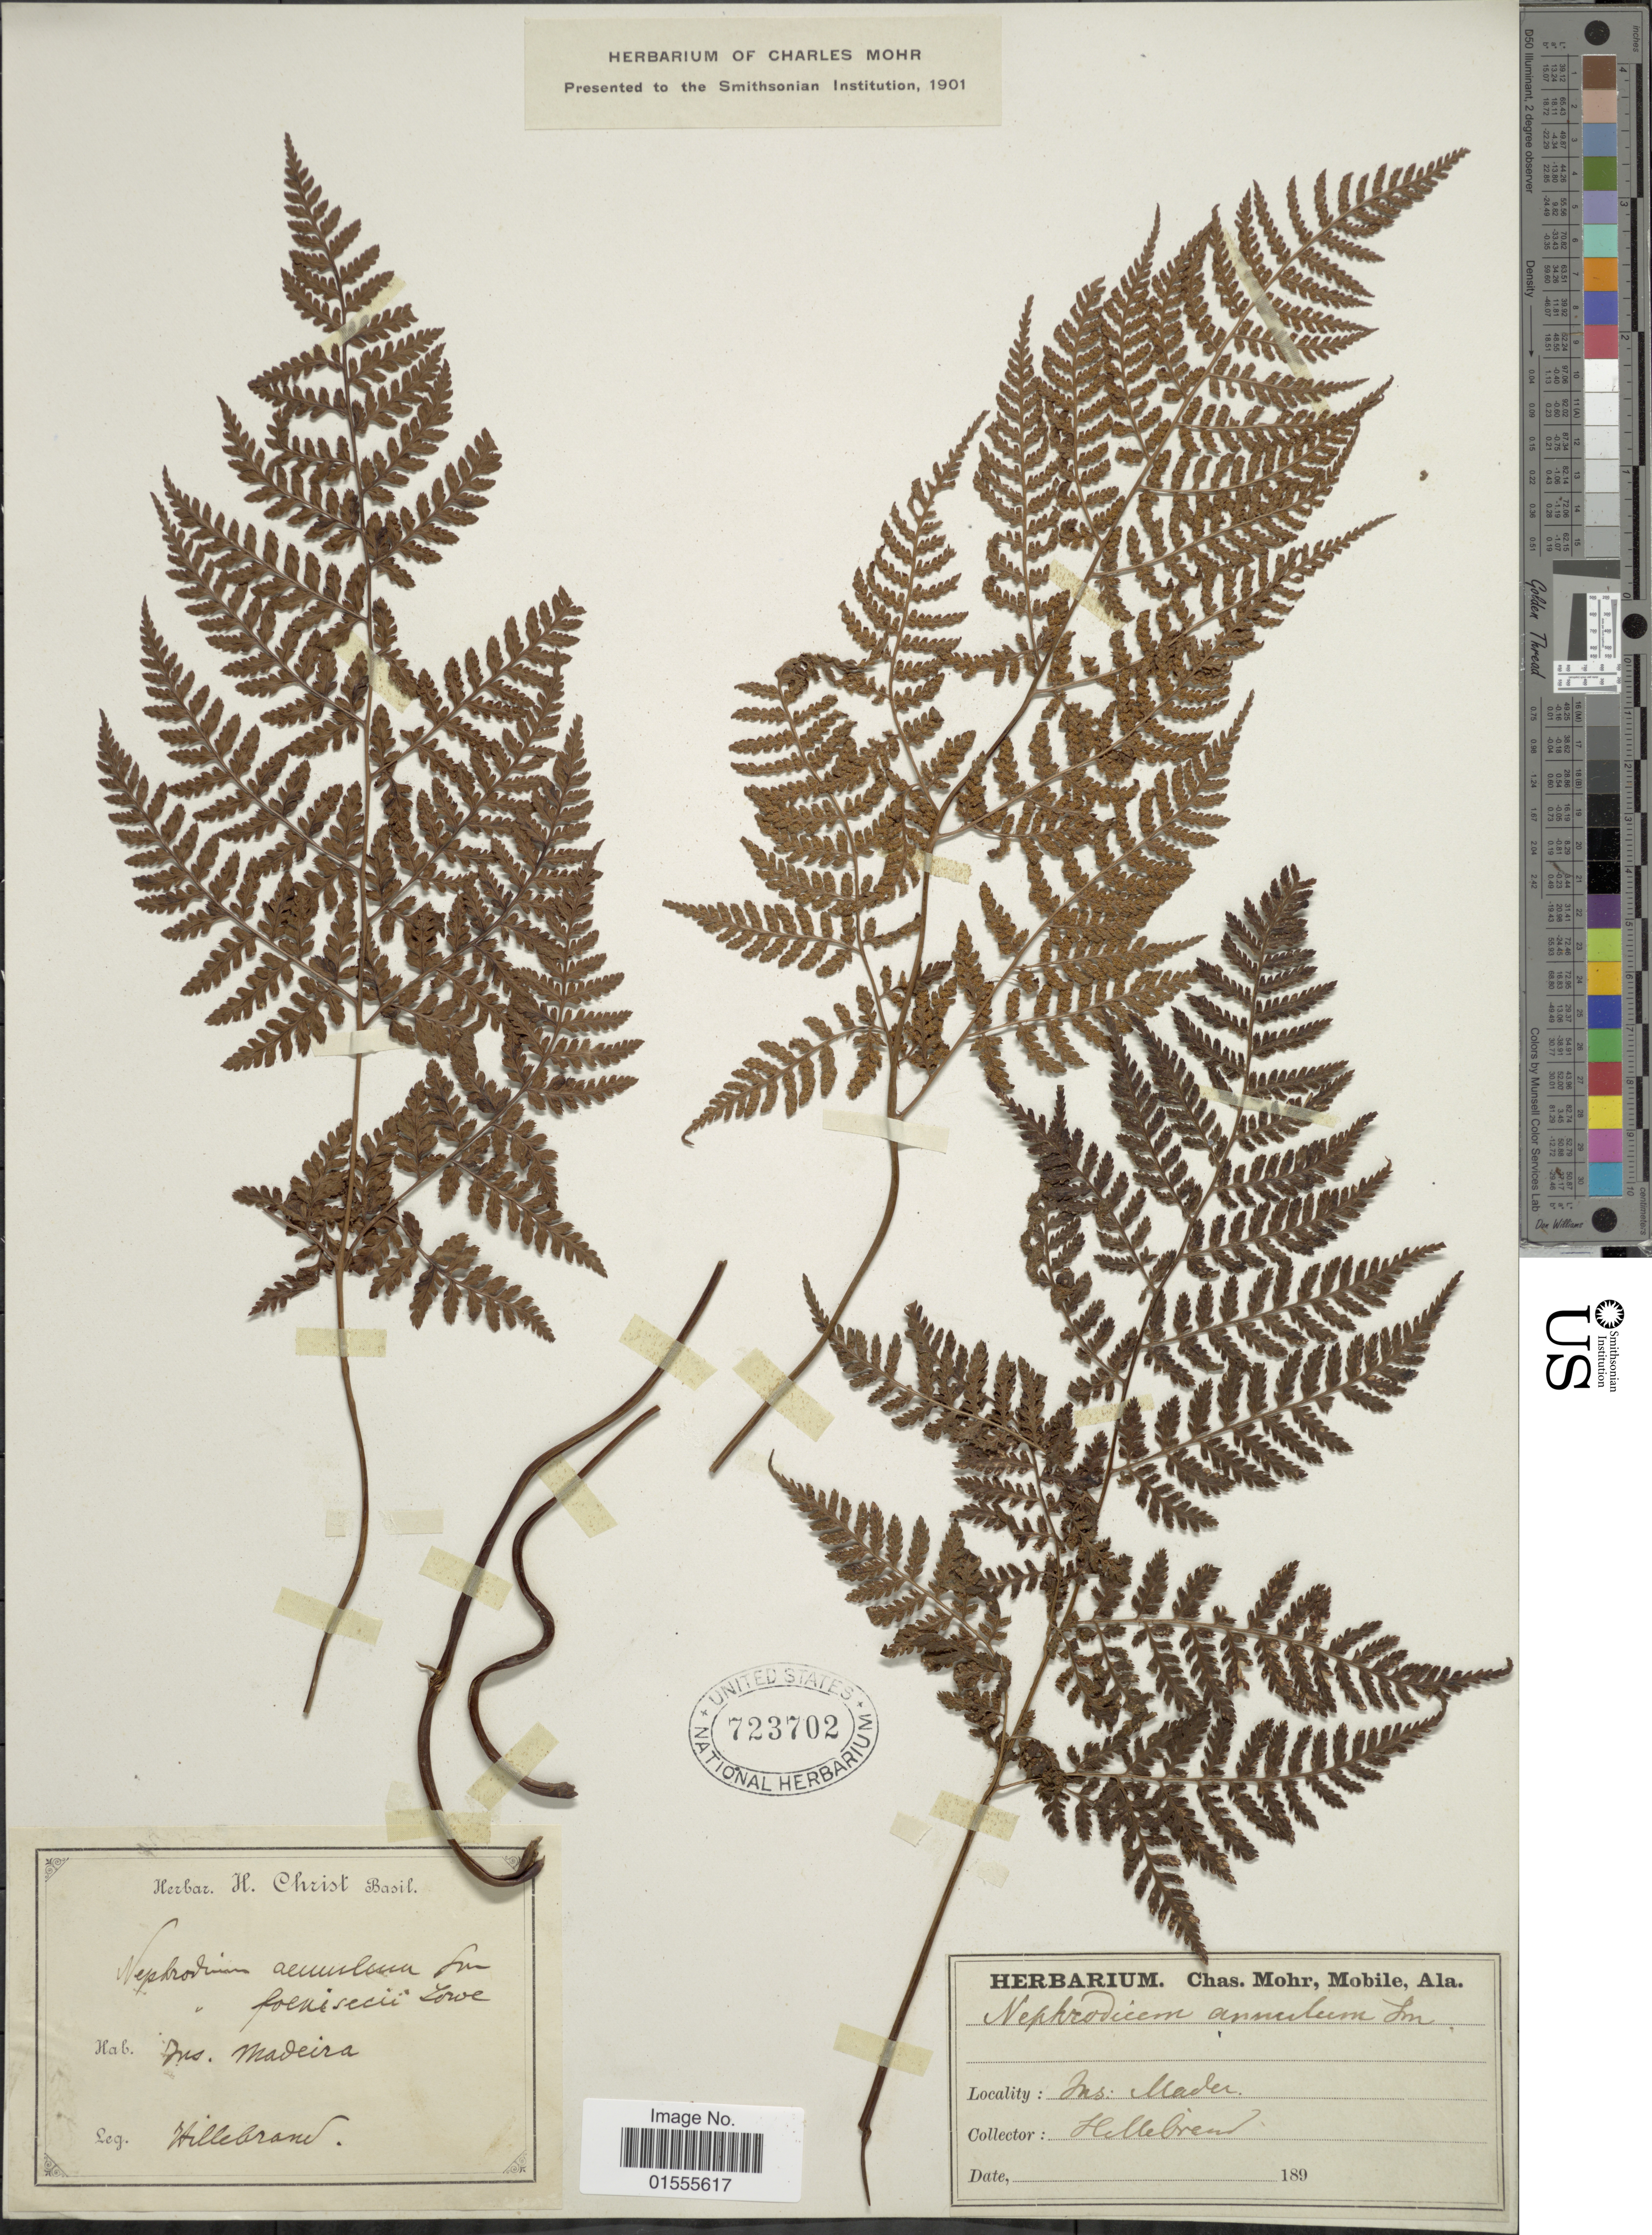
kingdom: Plantae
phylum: Tracheophyta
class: Polypodiopsida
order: Polypodiales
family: Dryopteridaceae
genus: Dryopteris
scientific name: Dryopteris aemula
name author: Kuntze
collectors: -. Hillebrand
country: Portugal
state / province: Madeira (Aut. Reg.)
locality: Ins. Madeira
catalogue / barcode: US 723702